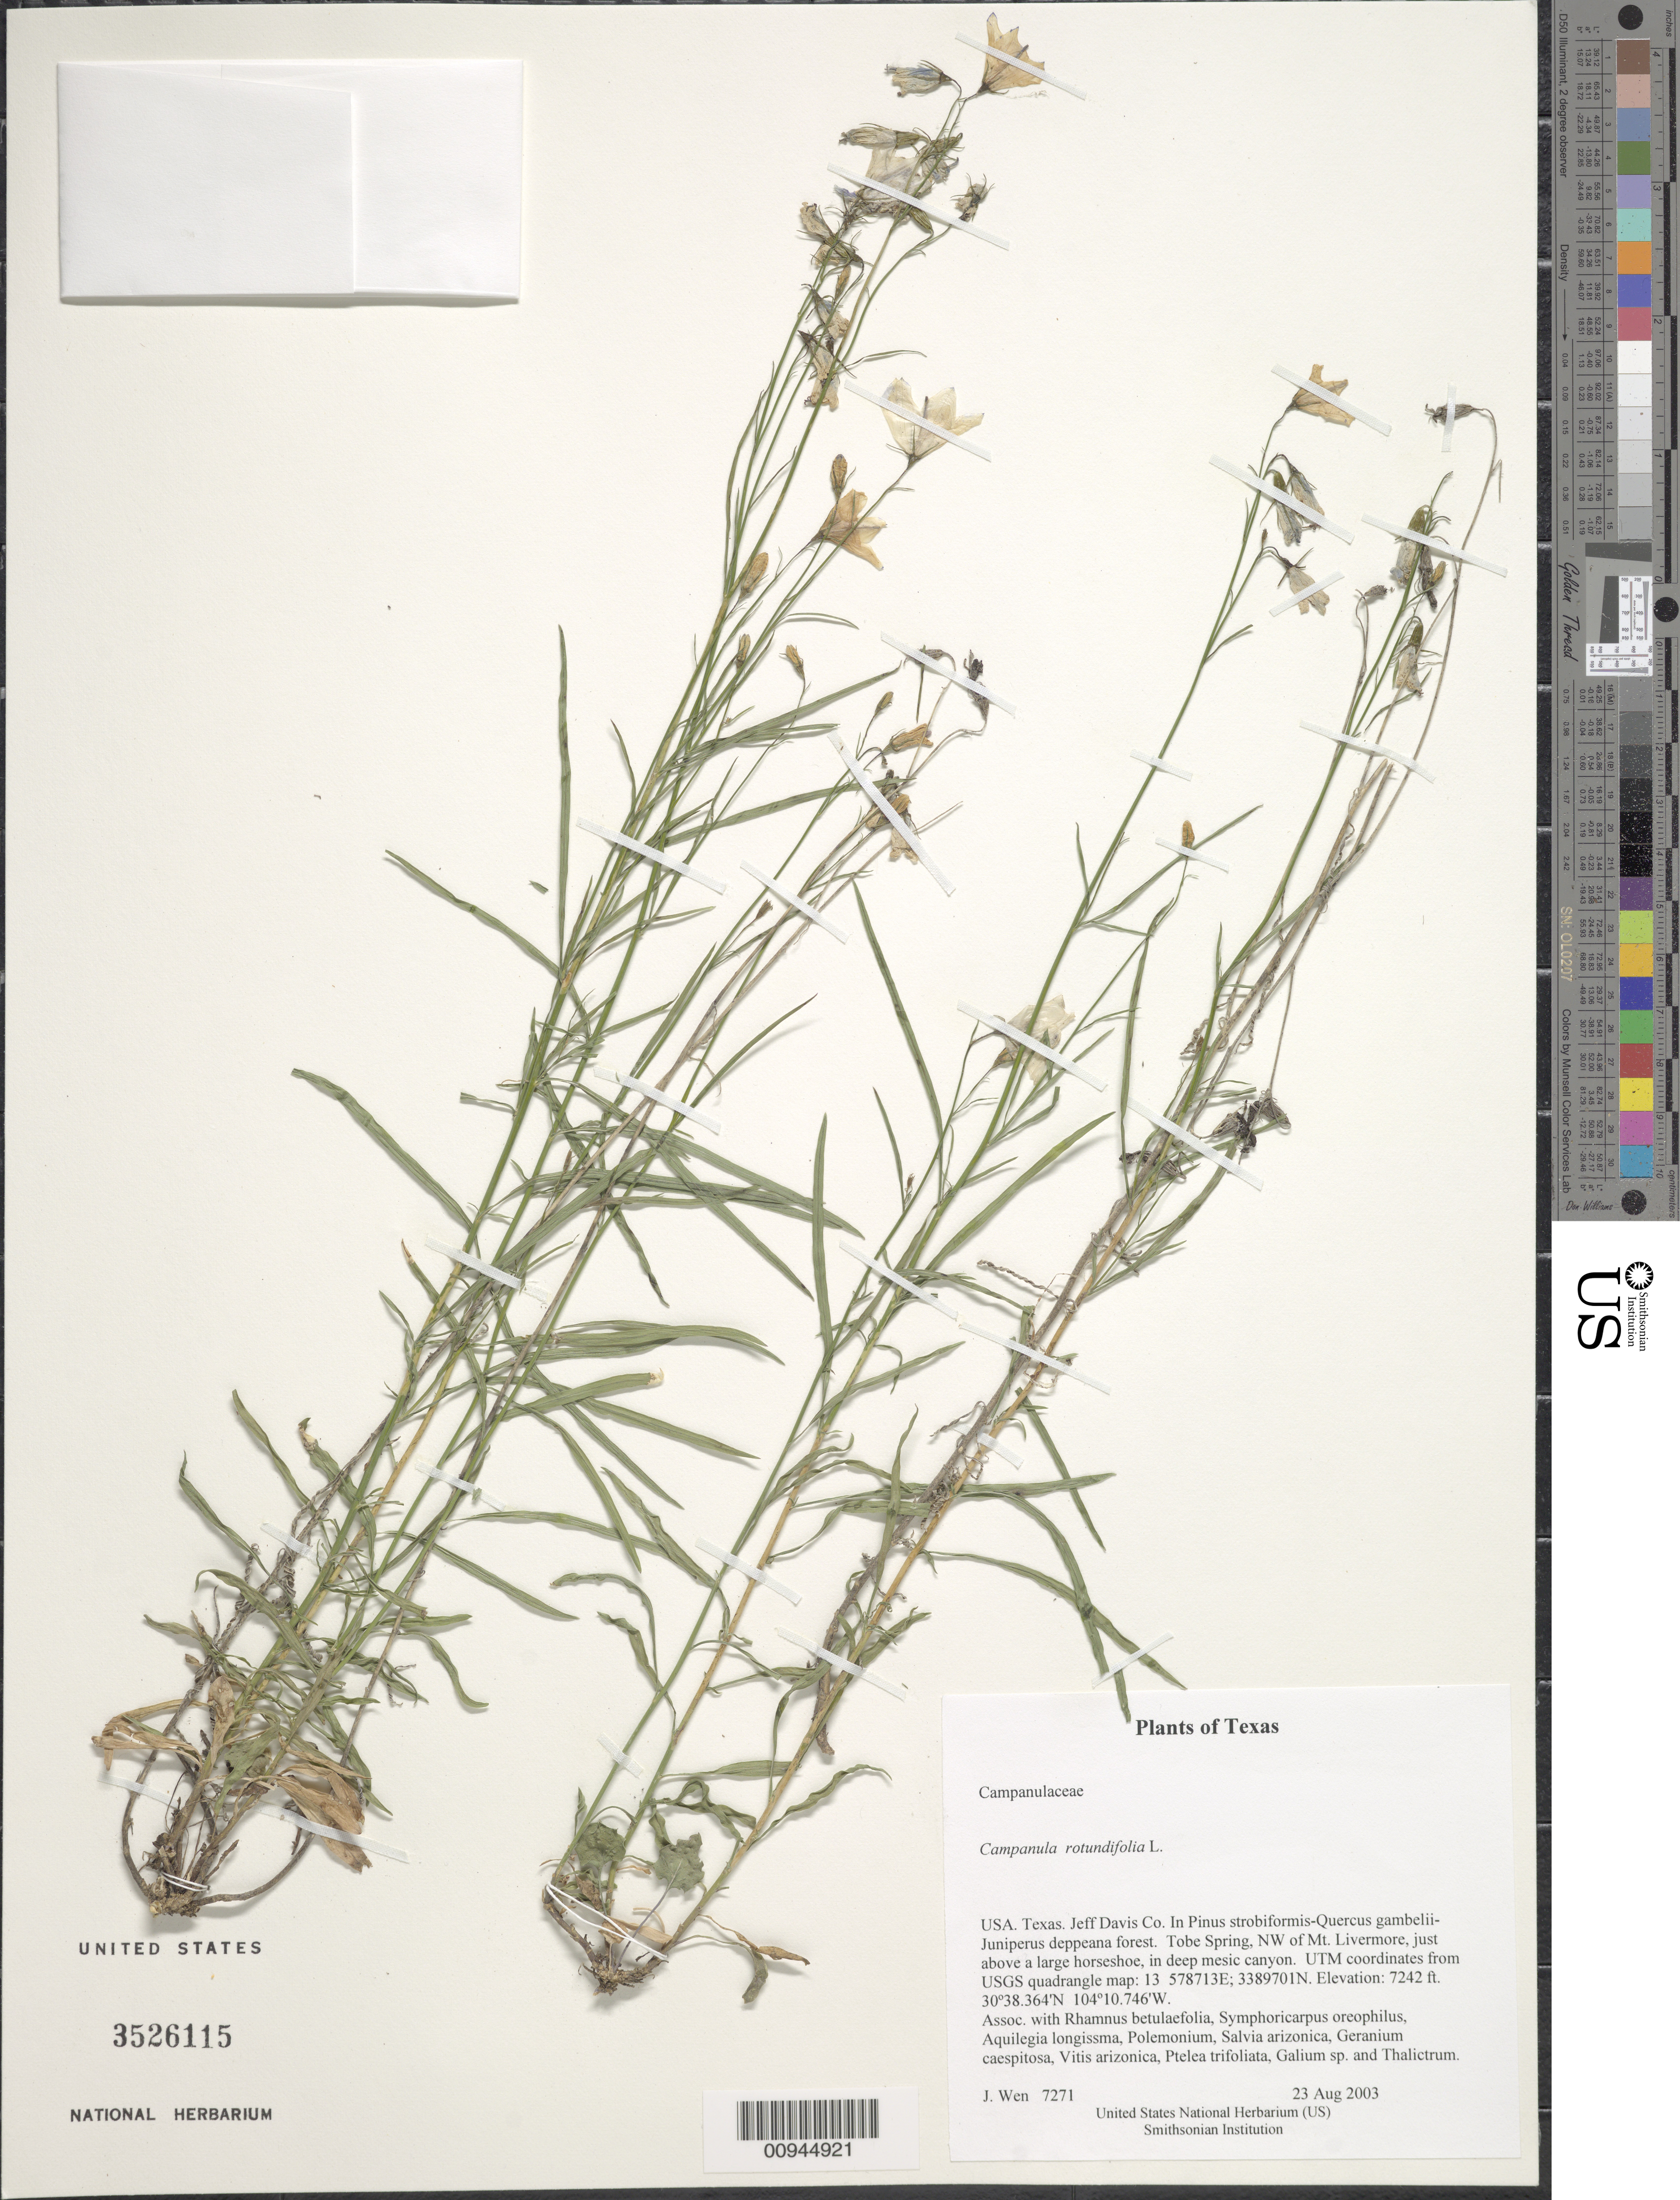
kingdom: Plantae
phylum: Tracheophyta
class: Magnoliopsida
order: Asterales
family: Campanulaceae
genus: Campanula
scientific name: Campanula rotundifolia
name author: L.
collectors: J. Wen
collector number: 7271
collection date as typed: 23 Aug 2003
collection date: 2003-08-23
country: United States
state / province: Texas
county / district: Jeff Davis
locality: In Pinus strobiformis-Quercus gambelii-Juniperus deppeana forest. Tobe Spring, NW of Mt. Livermore, just above a large horseshoe, in deep mesic canyon. UTM coordinates from USGS quadrangle map: 13 578713E; 3389701N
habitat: Assoc. with Rhamnus betulaefolia, Symphoricarpus oreophilus, Aquilegia longissma, Polemonium, Salvia arizonica, Geranium caespitosa, Vitis arizonica, Ptelea trifoliata, Galium sp. and Thalictrum.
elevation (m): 2207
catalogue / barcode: US 3526115